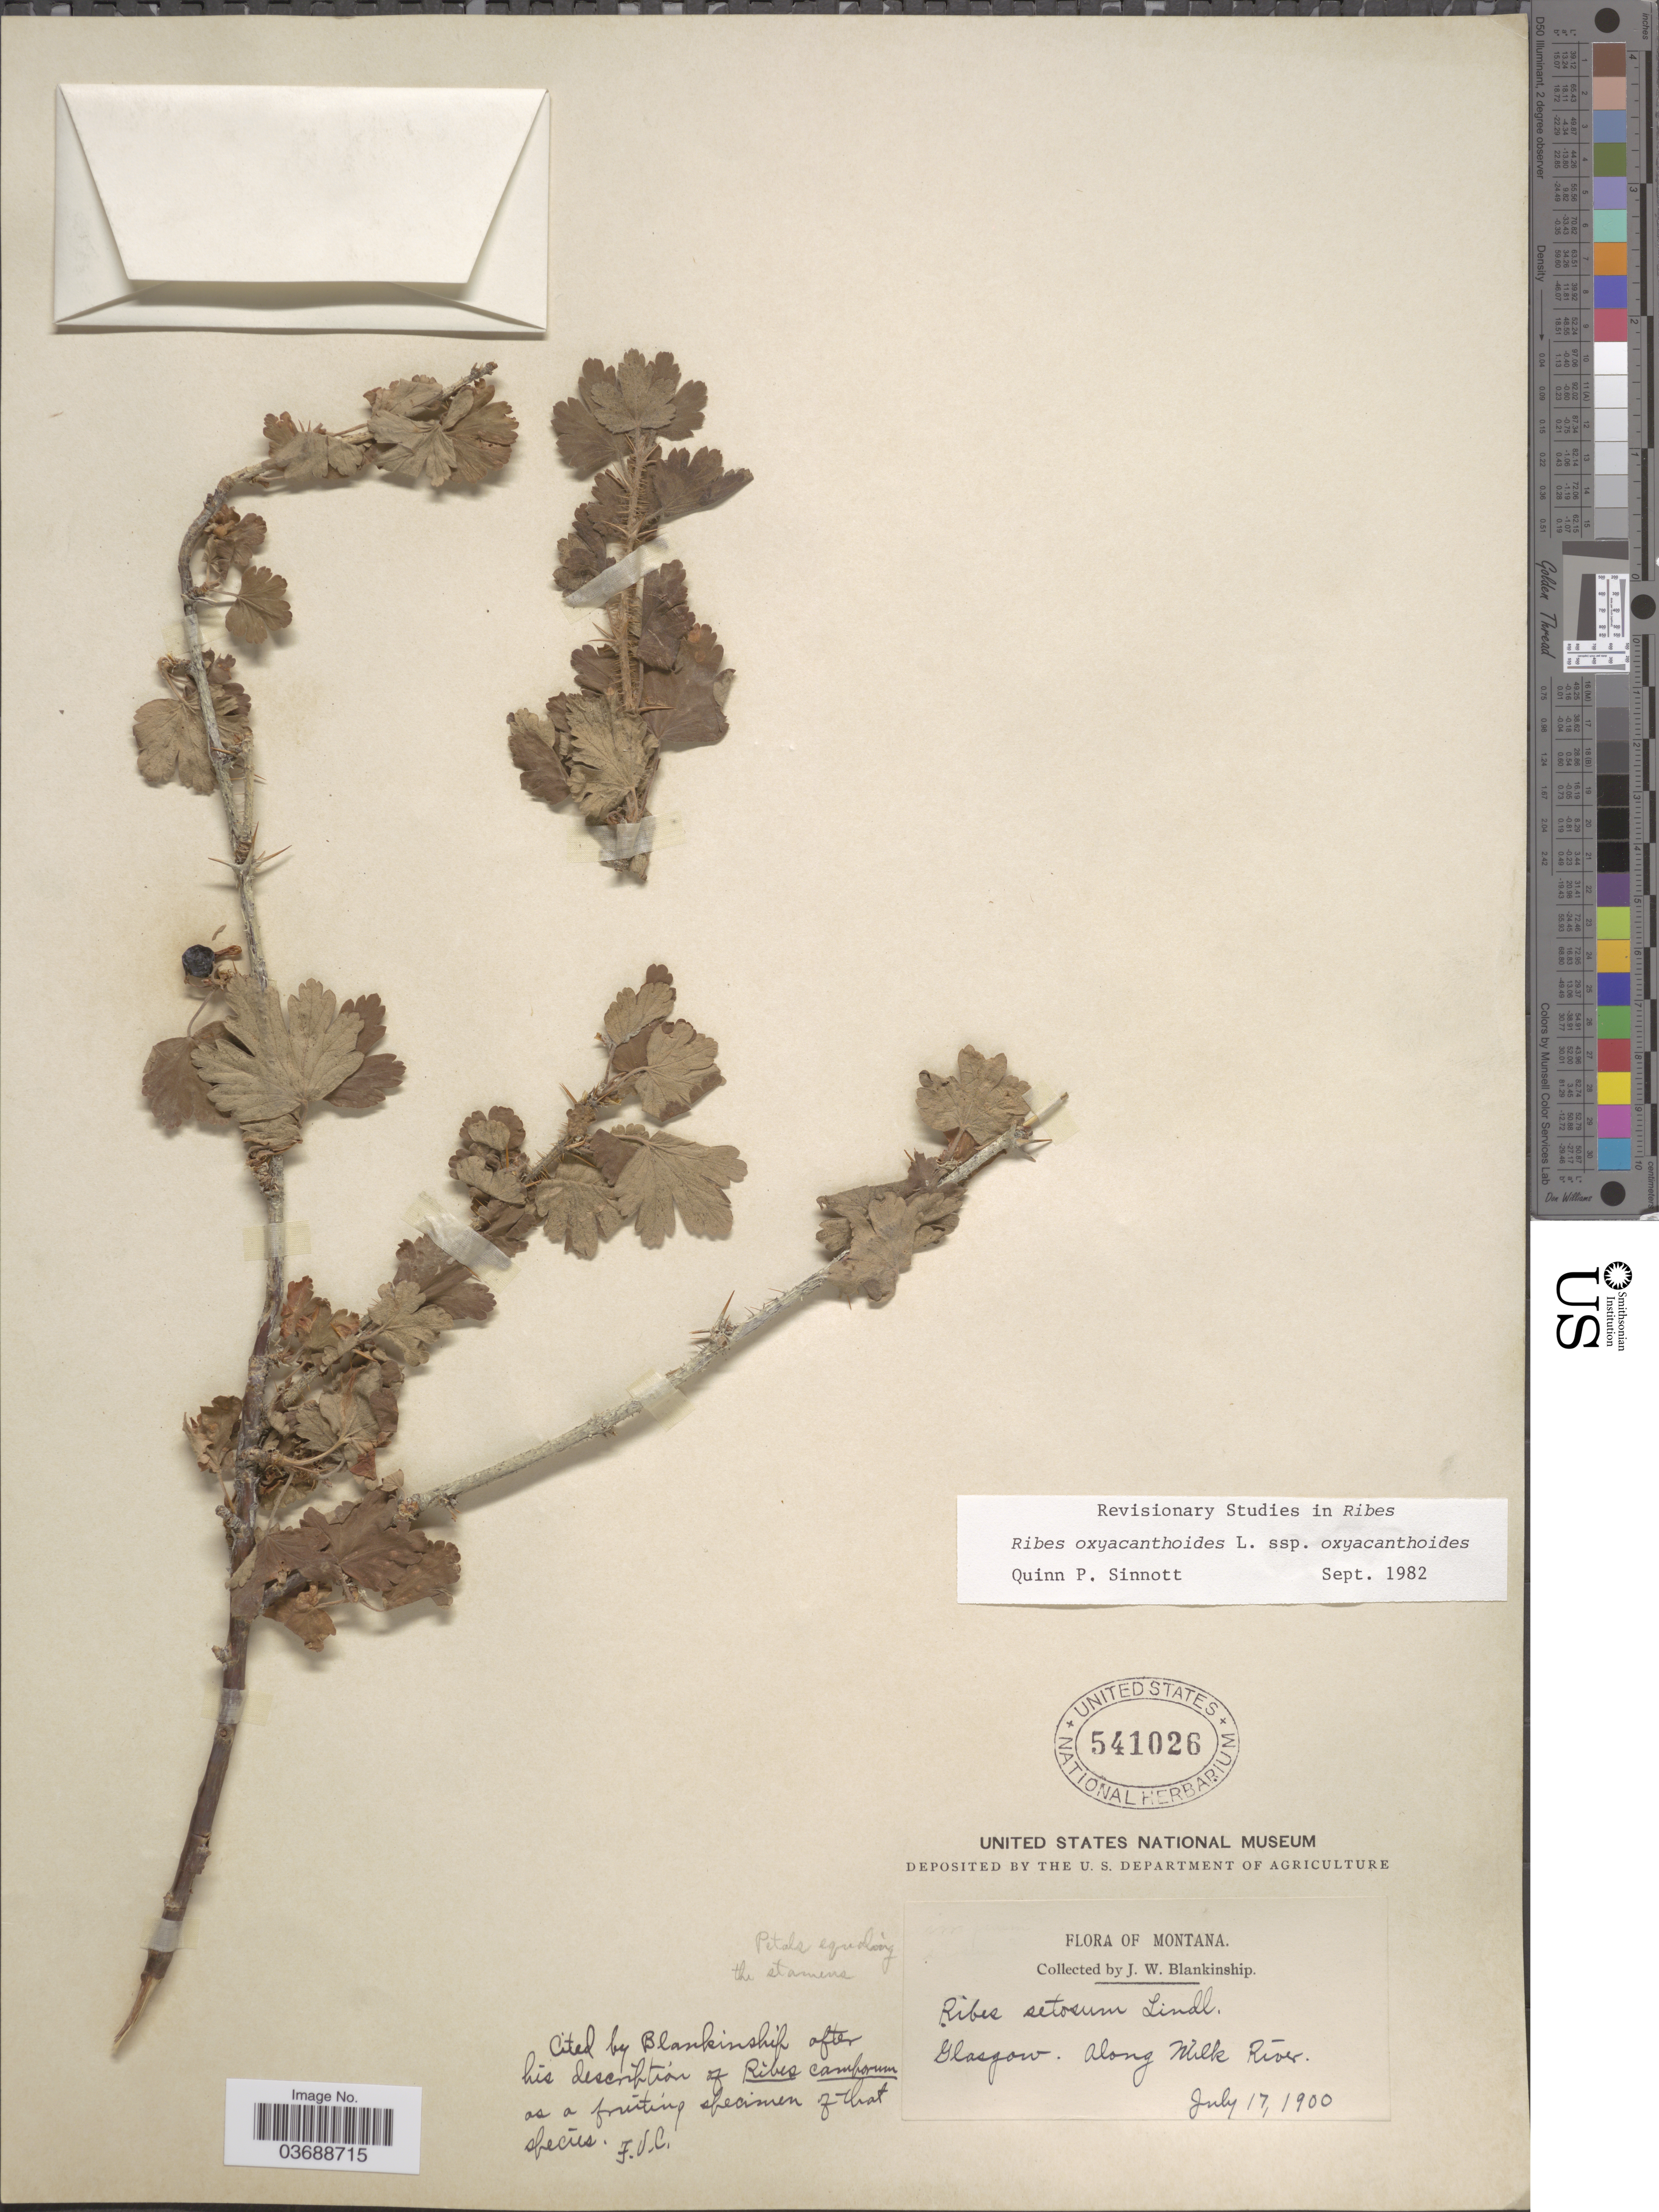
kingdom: Plantae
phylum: Tracheophyta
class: Magnoliopsida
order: Saxifragales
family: Grossulariaceae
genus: Ribes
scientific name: Ribes oxyacanthoides subsp. oxyacanthoides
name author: L.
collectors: J. W. Blankinship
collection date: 1900-07-17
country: United States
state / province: Montana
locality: Glasgow. Along Milk River.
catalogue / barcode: US 541026